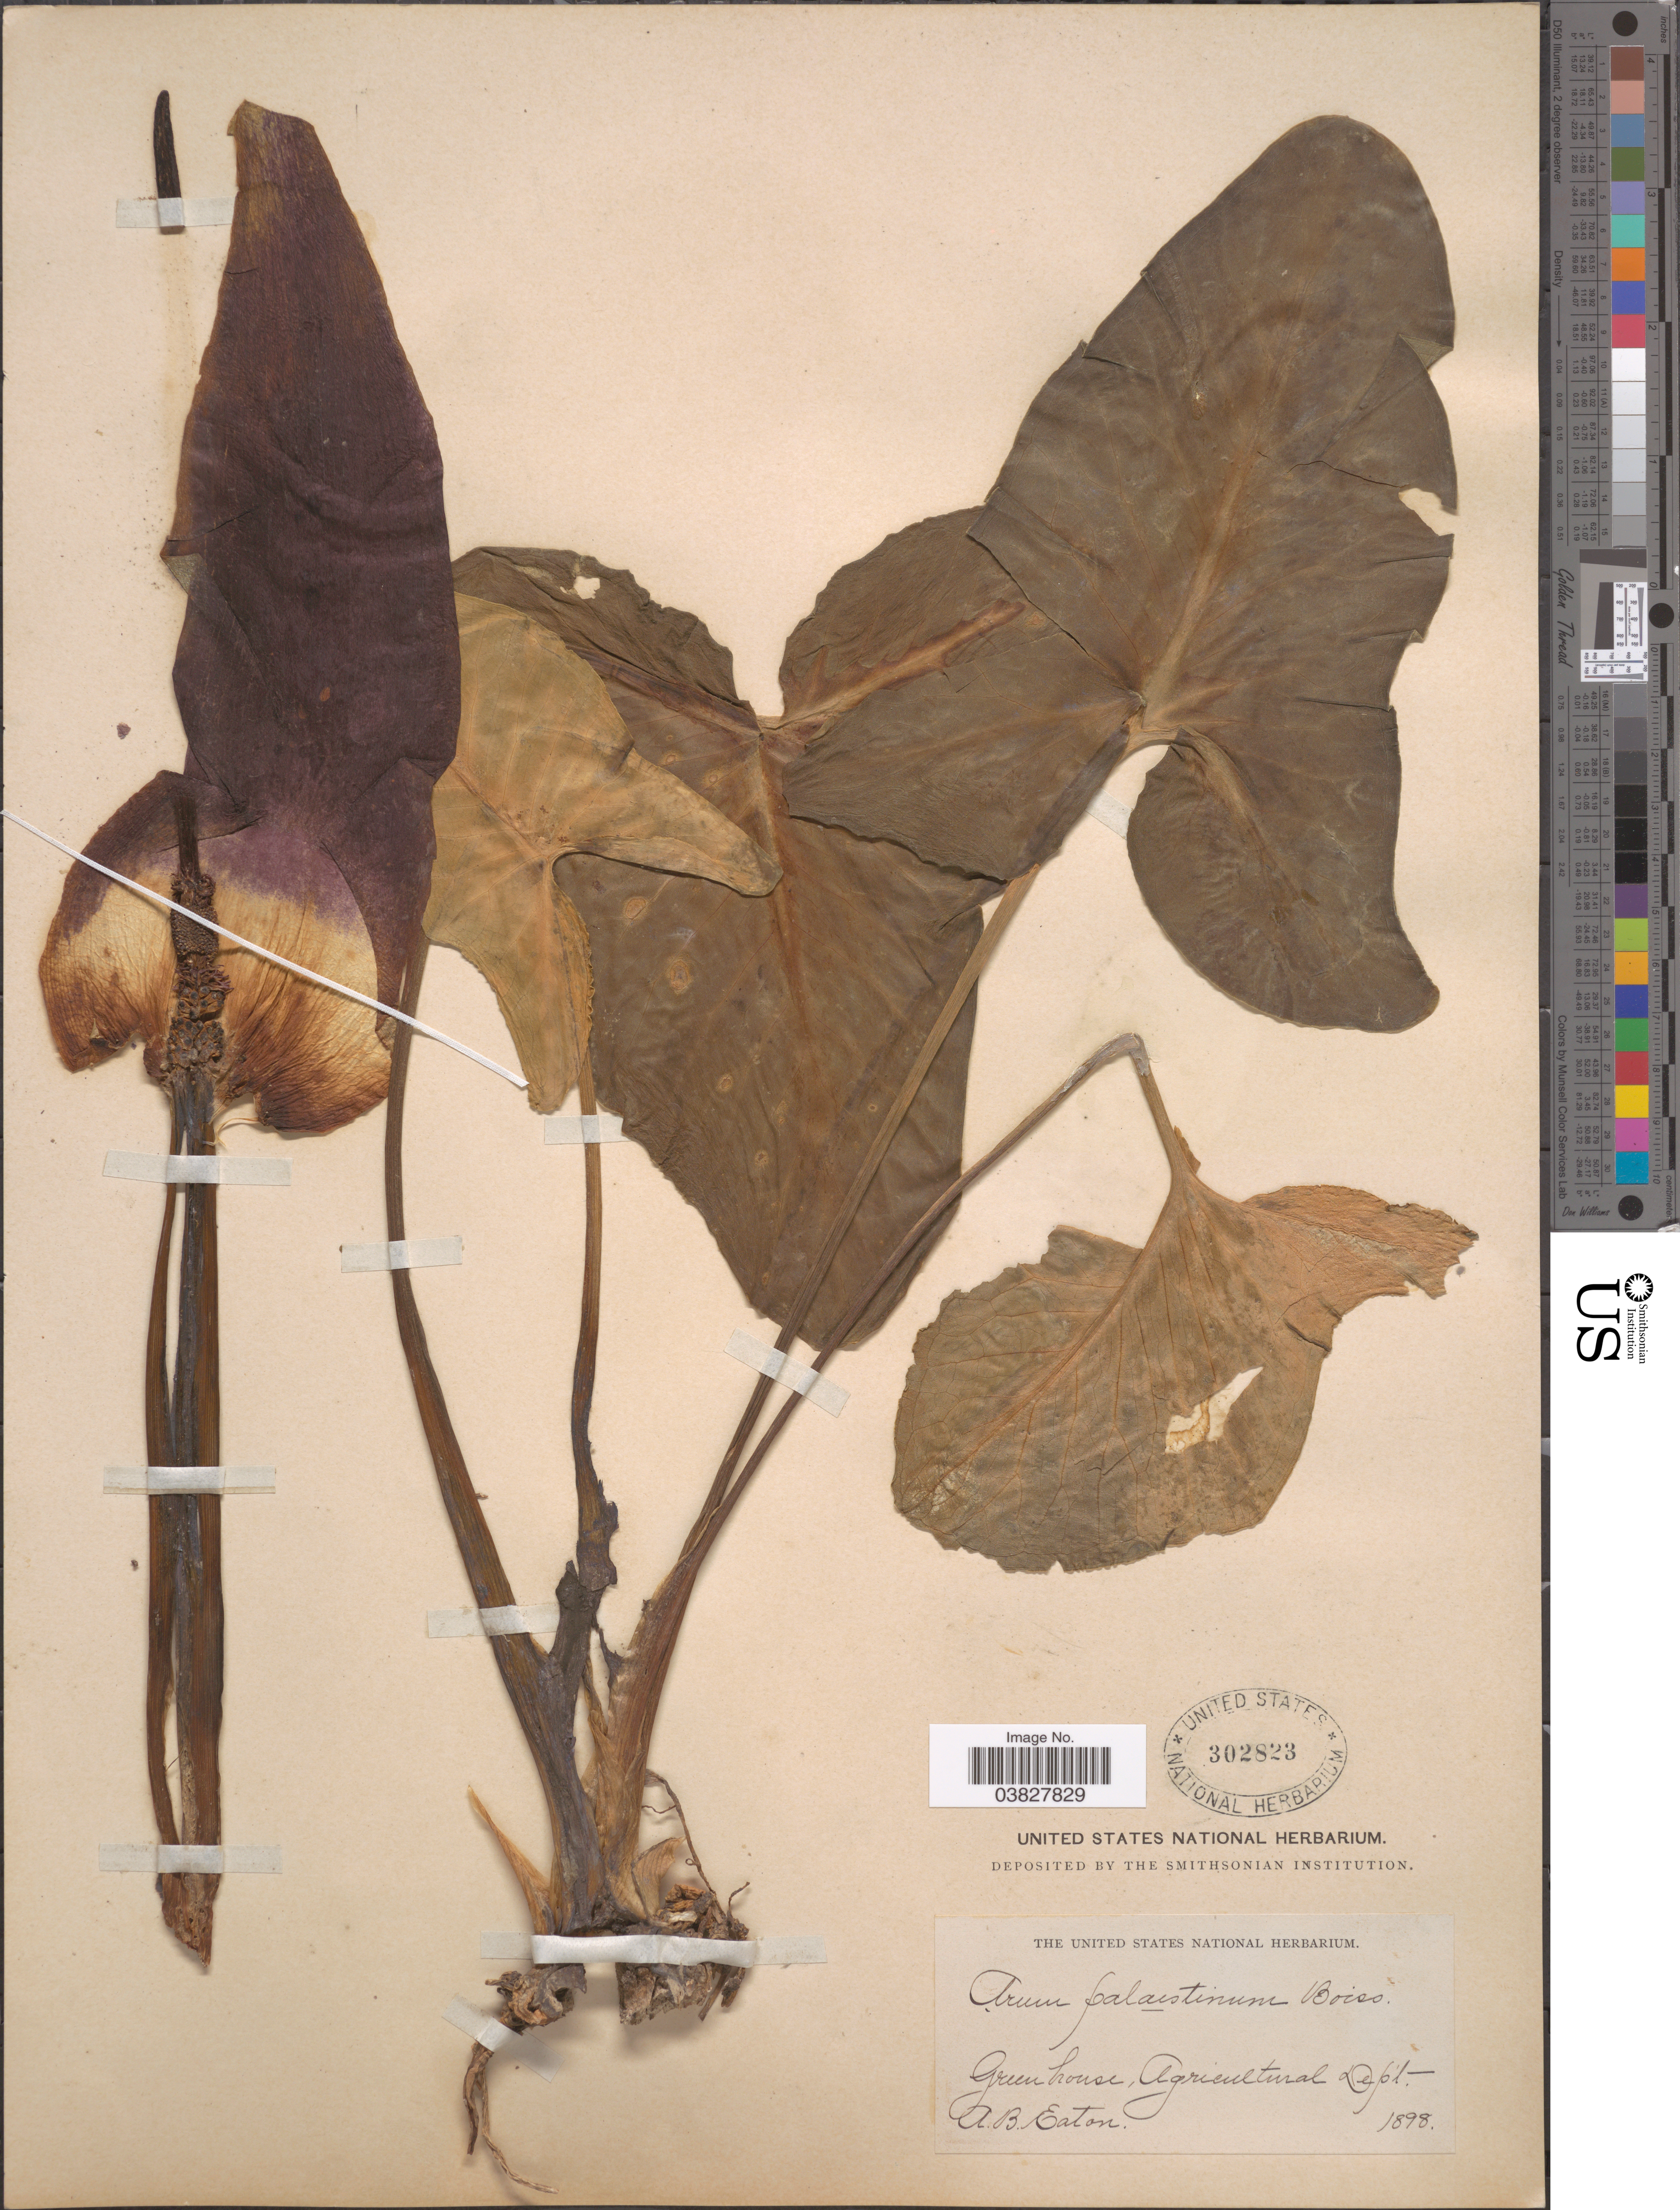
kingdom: Plantae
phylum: Tracheophyta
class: Liliopsida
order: Alismatales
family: Araceae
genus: Arum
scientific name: Arum palaestinum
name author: Boiss.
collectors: A. Eaton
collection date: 1898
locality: Greenhouse, Agricultural Dept.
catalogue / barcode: US 302823